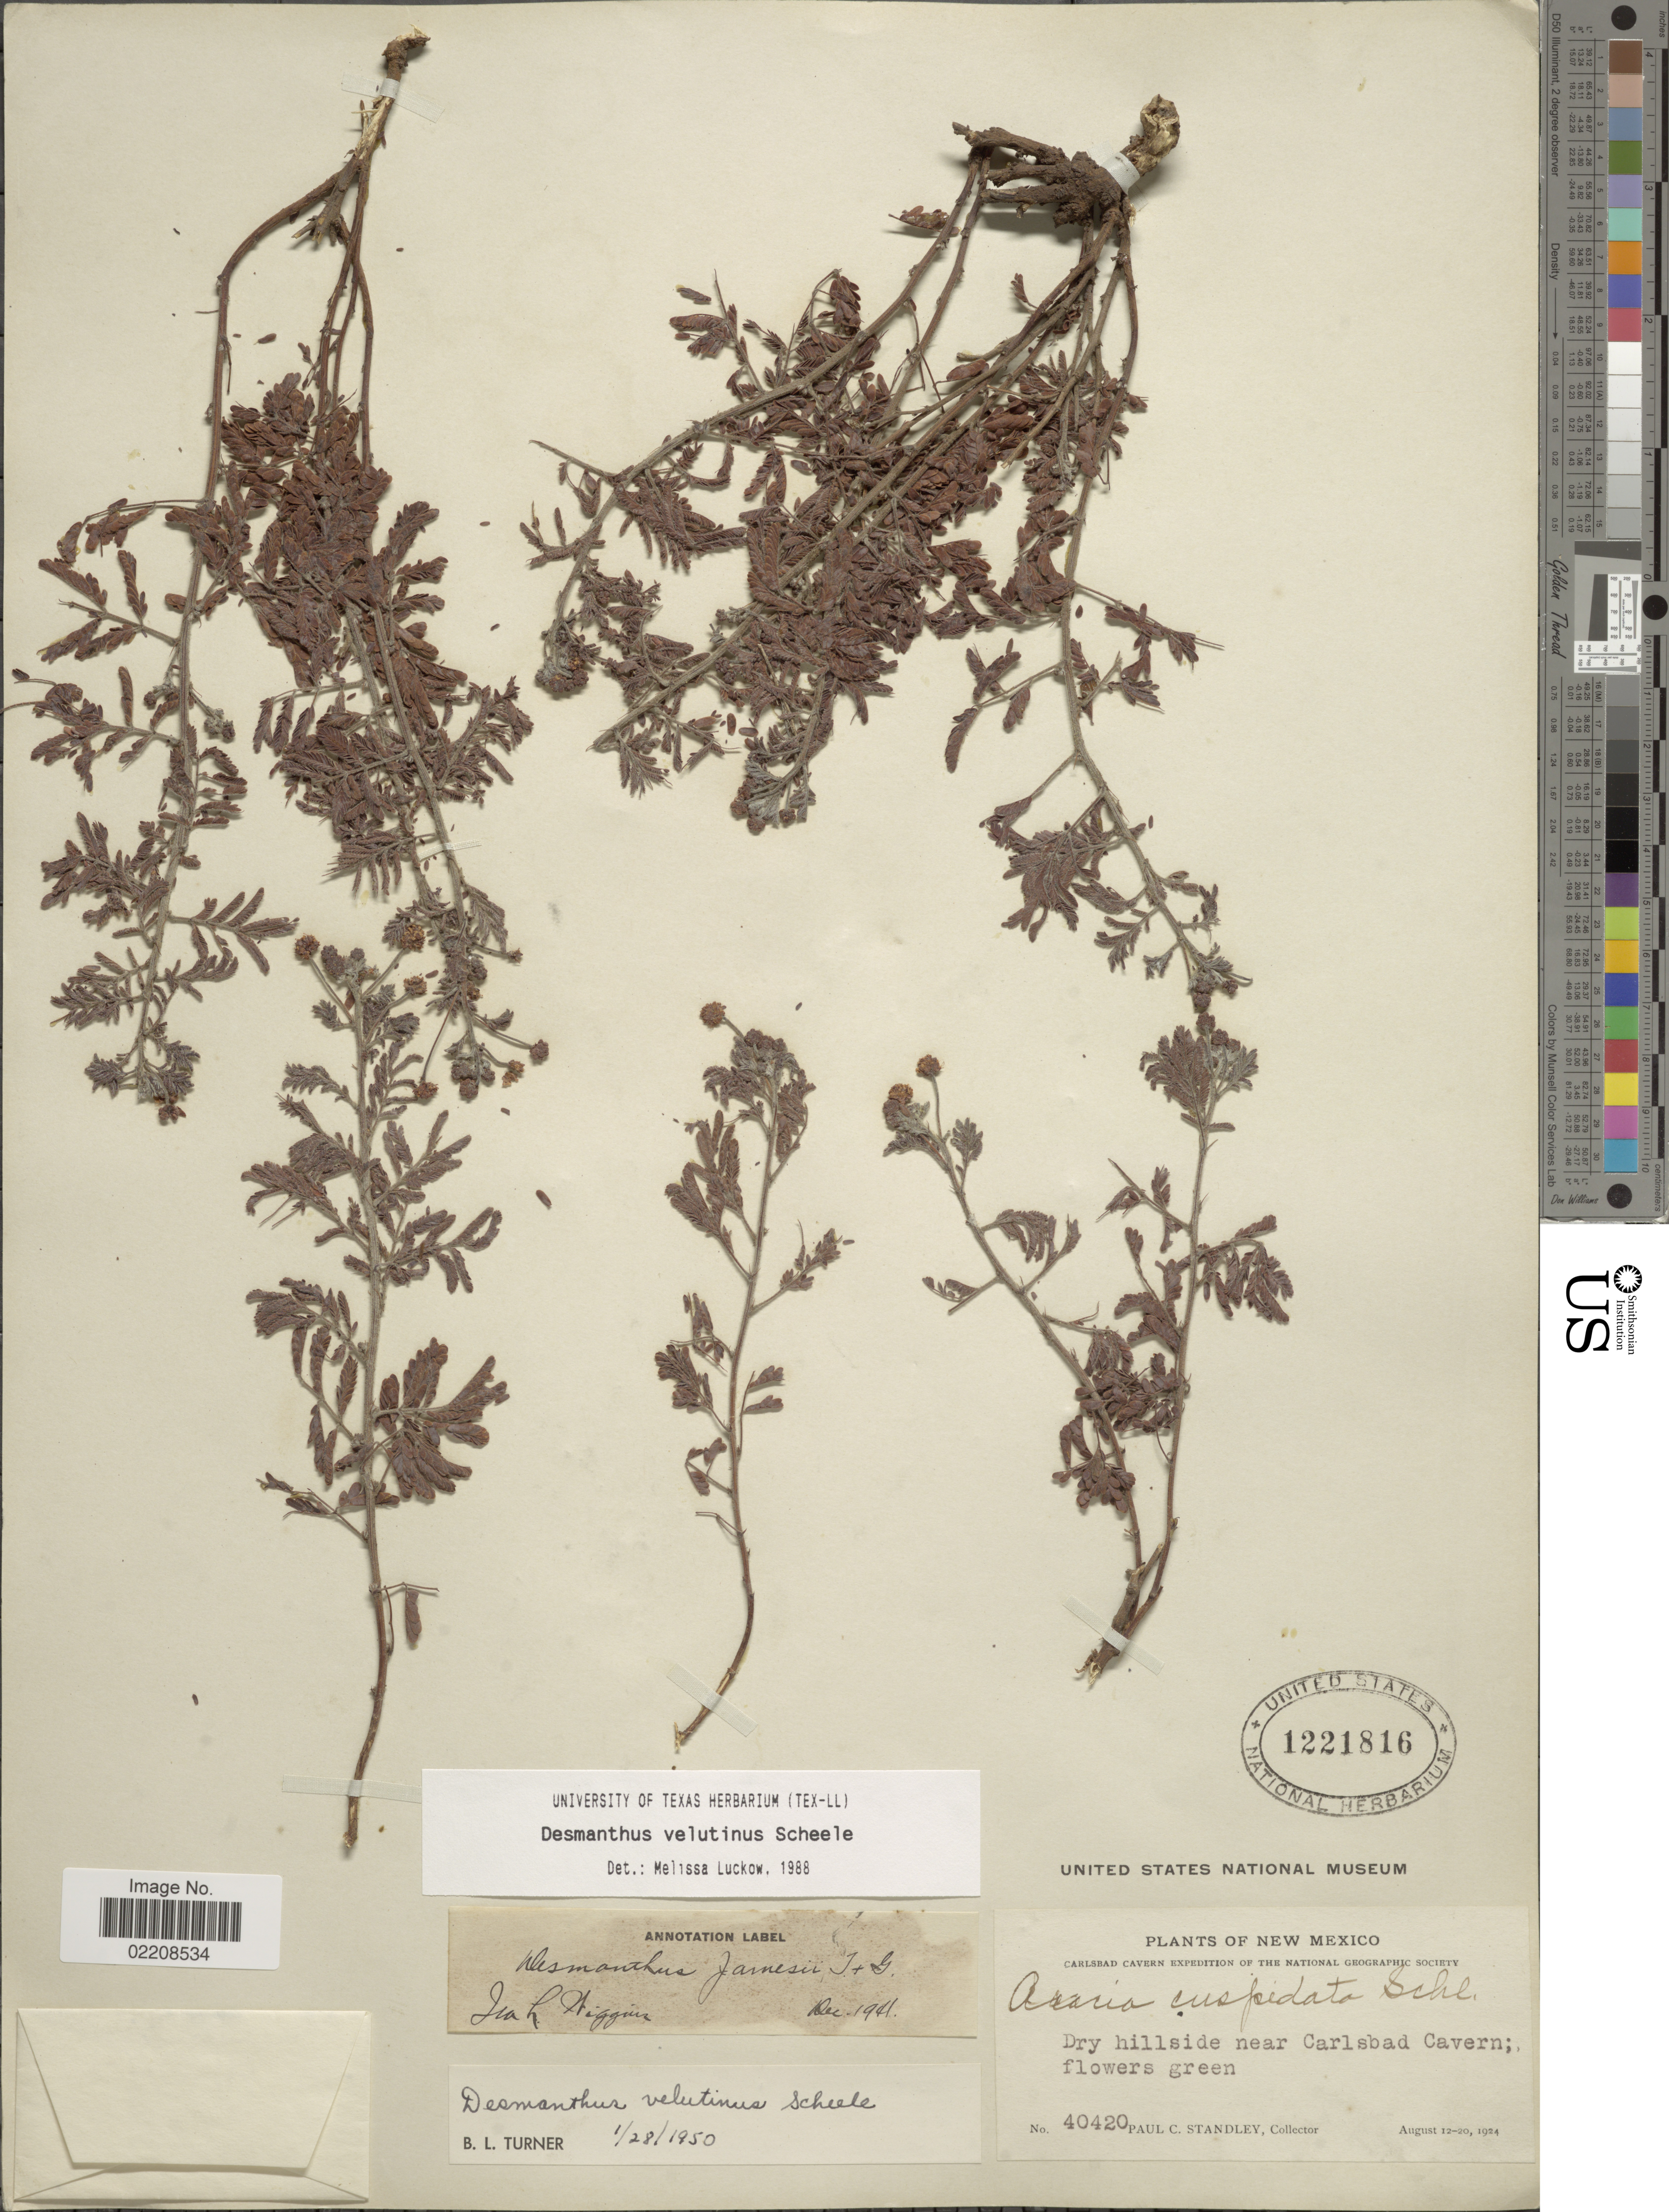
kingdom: Plantae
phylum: Tracheophyta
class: Magnoliopsida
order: Fabales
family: Fabaceae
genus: Desmanthus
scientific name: Desmanthus velutinus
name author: Scheele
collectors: P. C. Standley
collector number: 40420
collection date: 1924-08-12/1924-08-20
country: United States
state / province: New Mexico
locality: Dry hillside near Carlsbad Cavern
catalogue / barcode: US 1221816